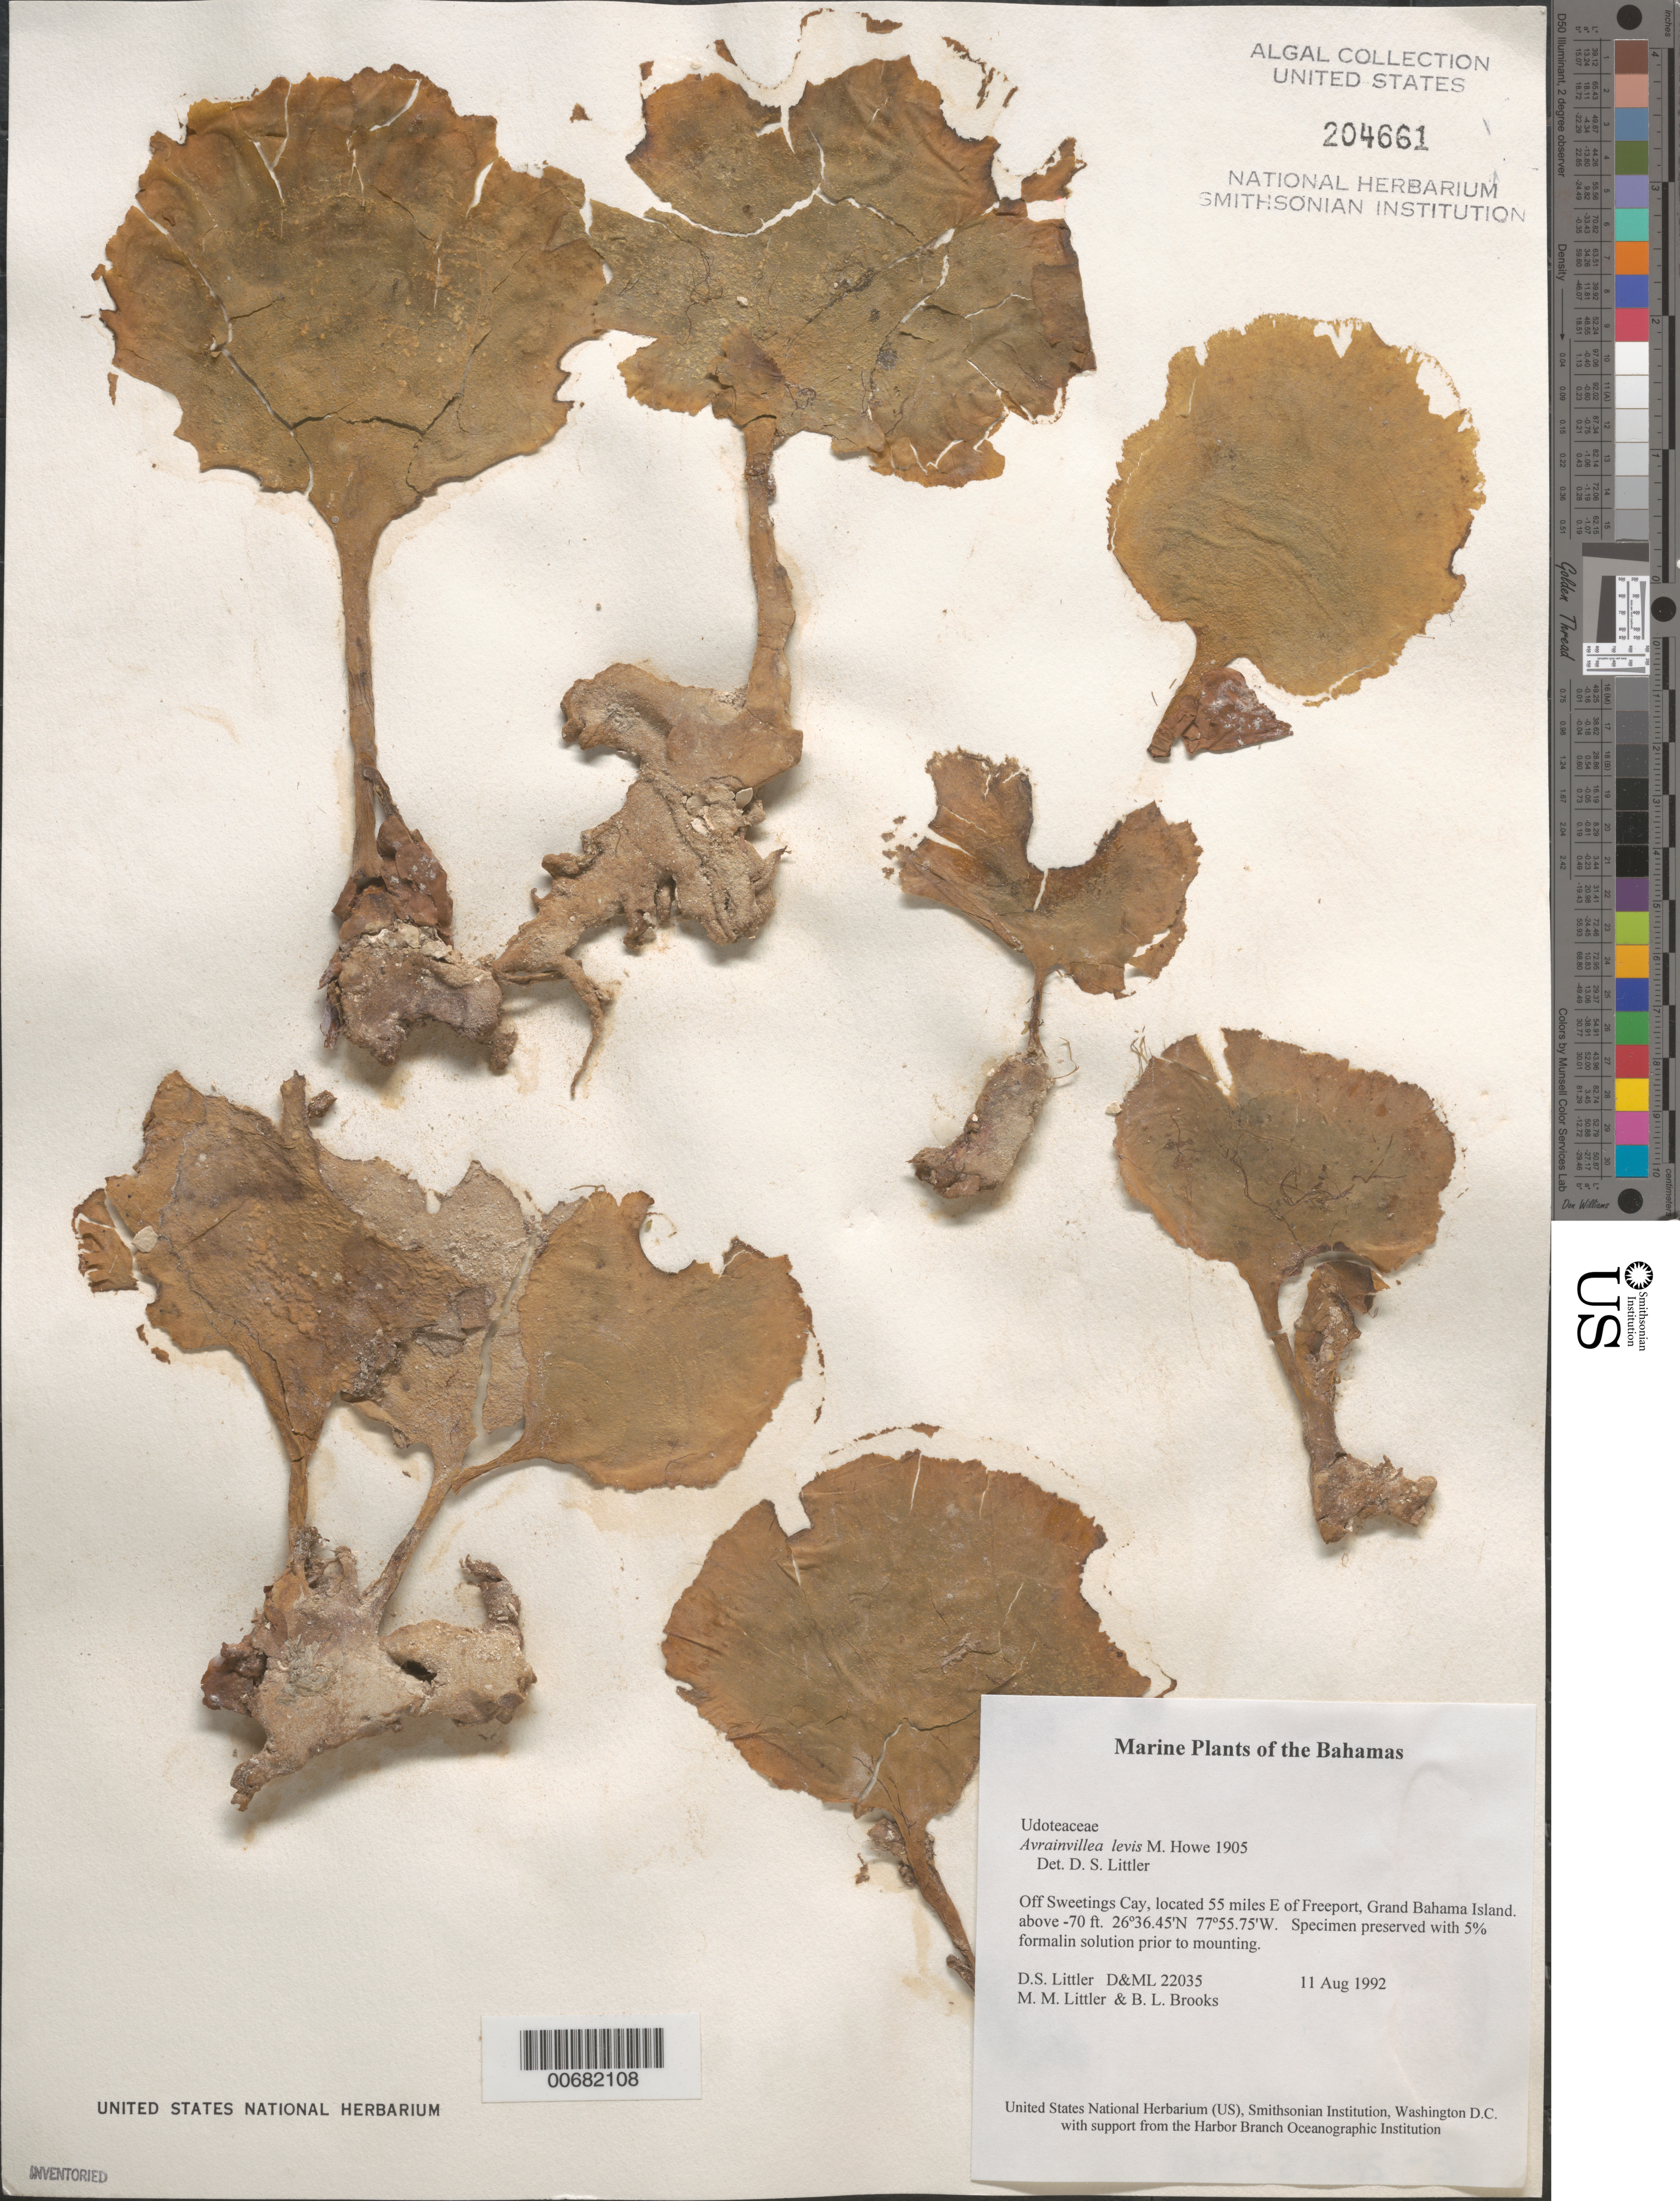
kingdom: Plantae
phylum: Chlorophyta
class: Ulvophyceae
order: Bryopsidales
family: Dichotomosiphonaceae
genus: Avrainvillea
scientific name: Avrainvillea levis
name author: M. Howe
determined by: Littler, D. S.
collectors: D. S. Littler, M. M. Littler & B. Brooks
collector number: D&ML 22035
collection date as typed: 11 Aug 1992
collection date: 1992-08-11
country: Bahamas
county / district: Grand Bahama District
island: Sweetings Cay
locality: Off Sweetings Cay, 55 miles east of Freeport, Grand Bahama Island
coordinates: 26 36.45' N, 77 55.75' W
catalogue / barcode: US 204661